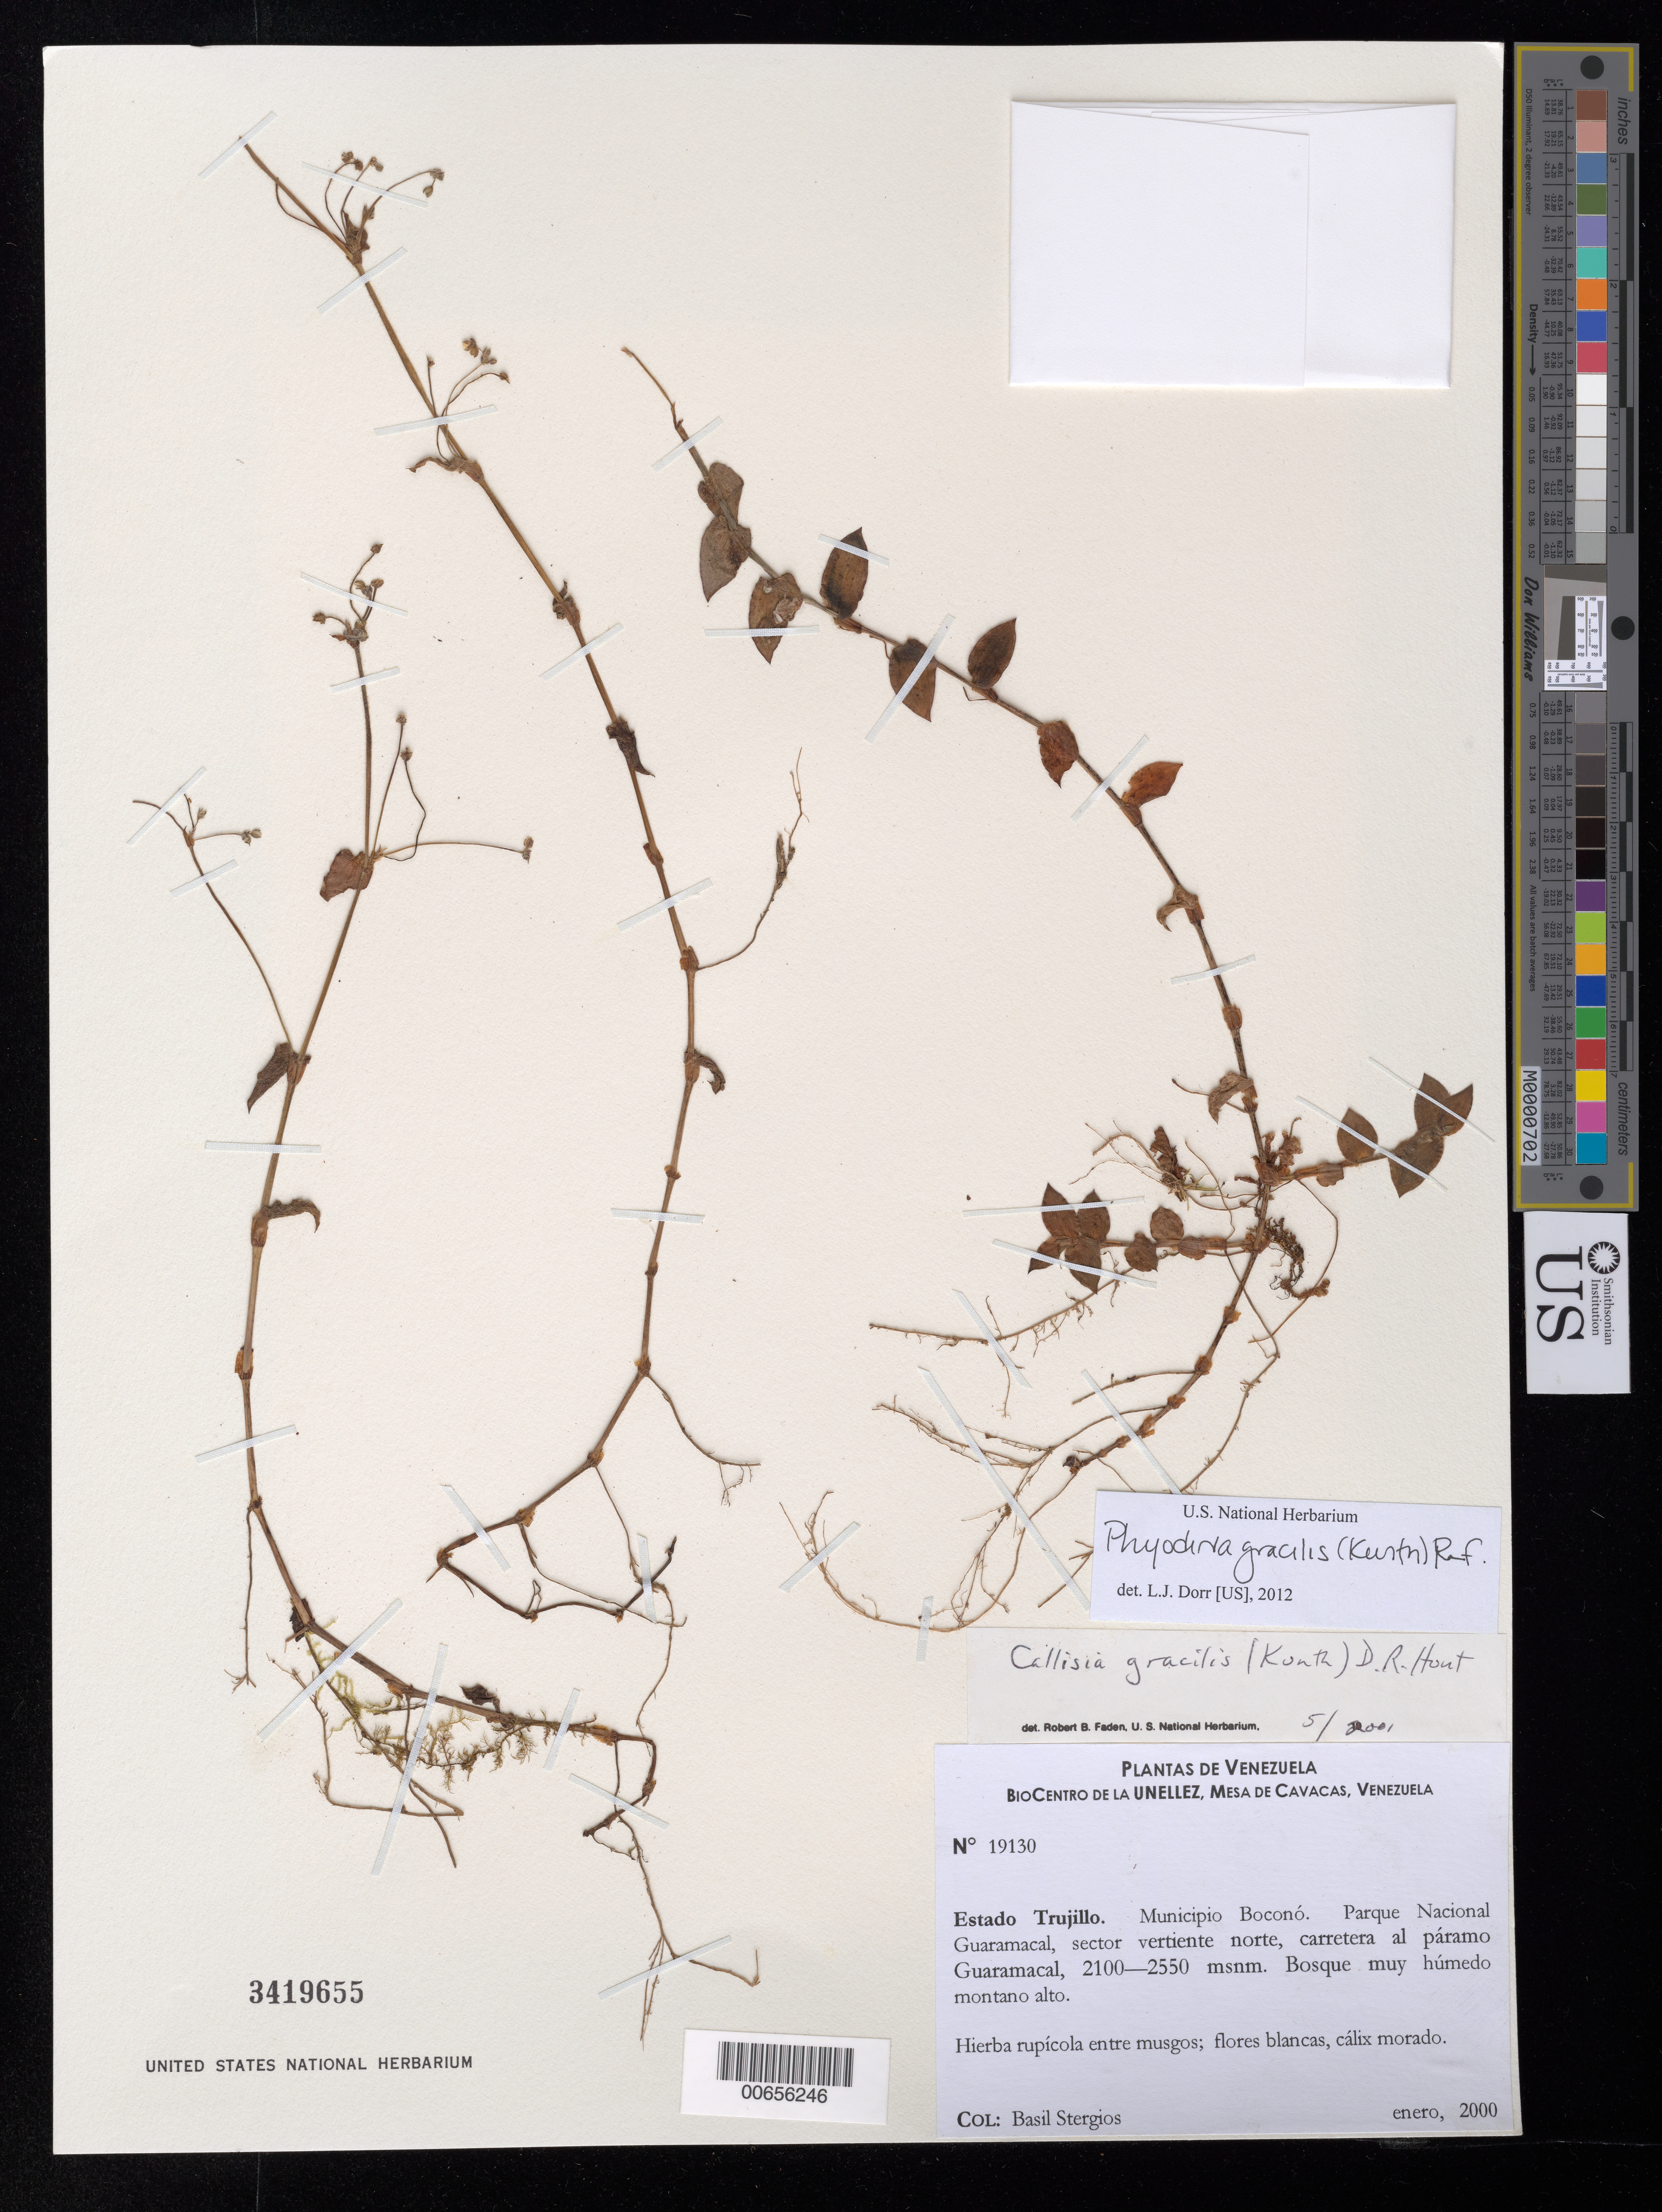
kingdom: Plantae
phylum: Tracheophyta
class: Liliopsida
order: Commelinales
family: Commelinaceae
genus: Callisia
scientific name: Callisia gracilis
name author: (Kunth) D.R. Hunt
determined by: Faden, Robert B., (US), Smithsonian Institution - National Museum of Natural History (UNITED STATES)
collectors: B. G. Stergios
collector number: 19130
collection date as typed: Jan 2000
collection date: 2000-01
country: Venezuela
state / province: Trujillo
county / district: Boconó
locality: Parque Nacional Guaramacal, vertiente N, carretera al páramo Guaramacal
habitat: Bosque muy húmedo montano alto.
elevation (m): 2100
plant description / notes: CTES, PORT, US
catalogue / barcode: US 3419655